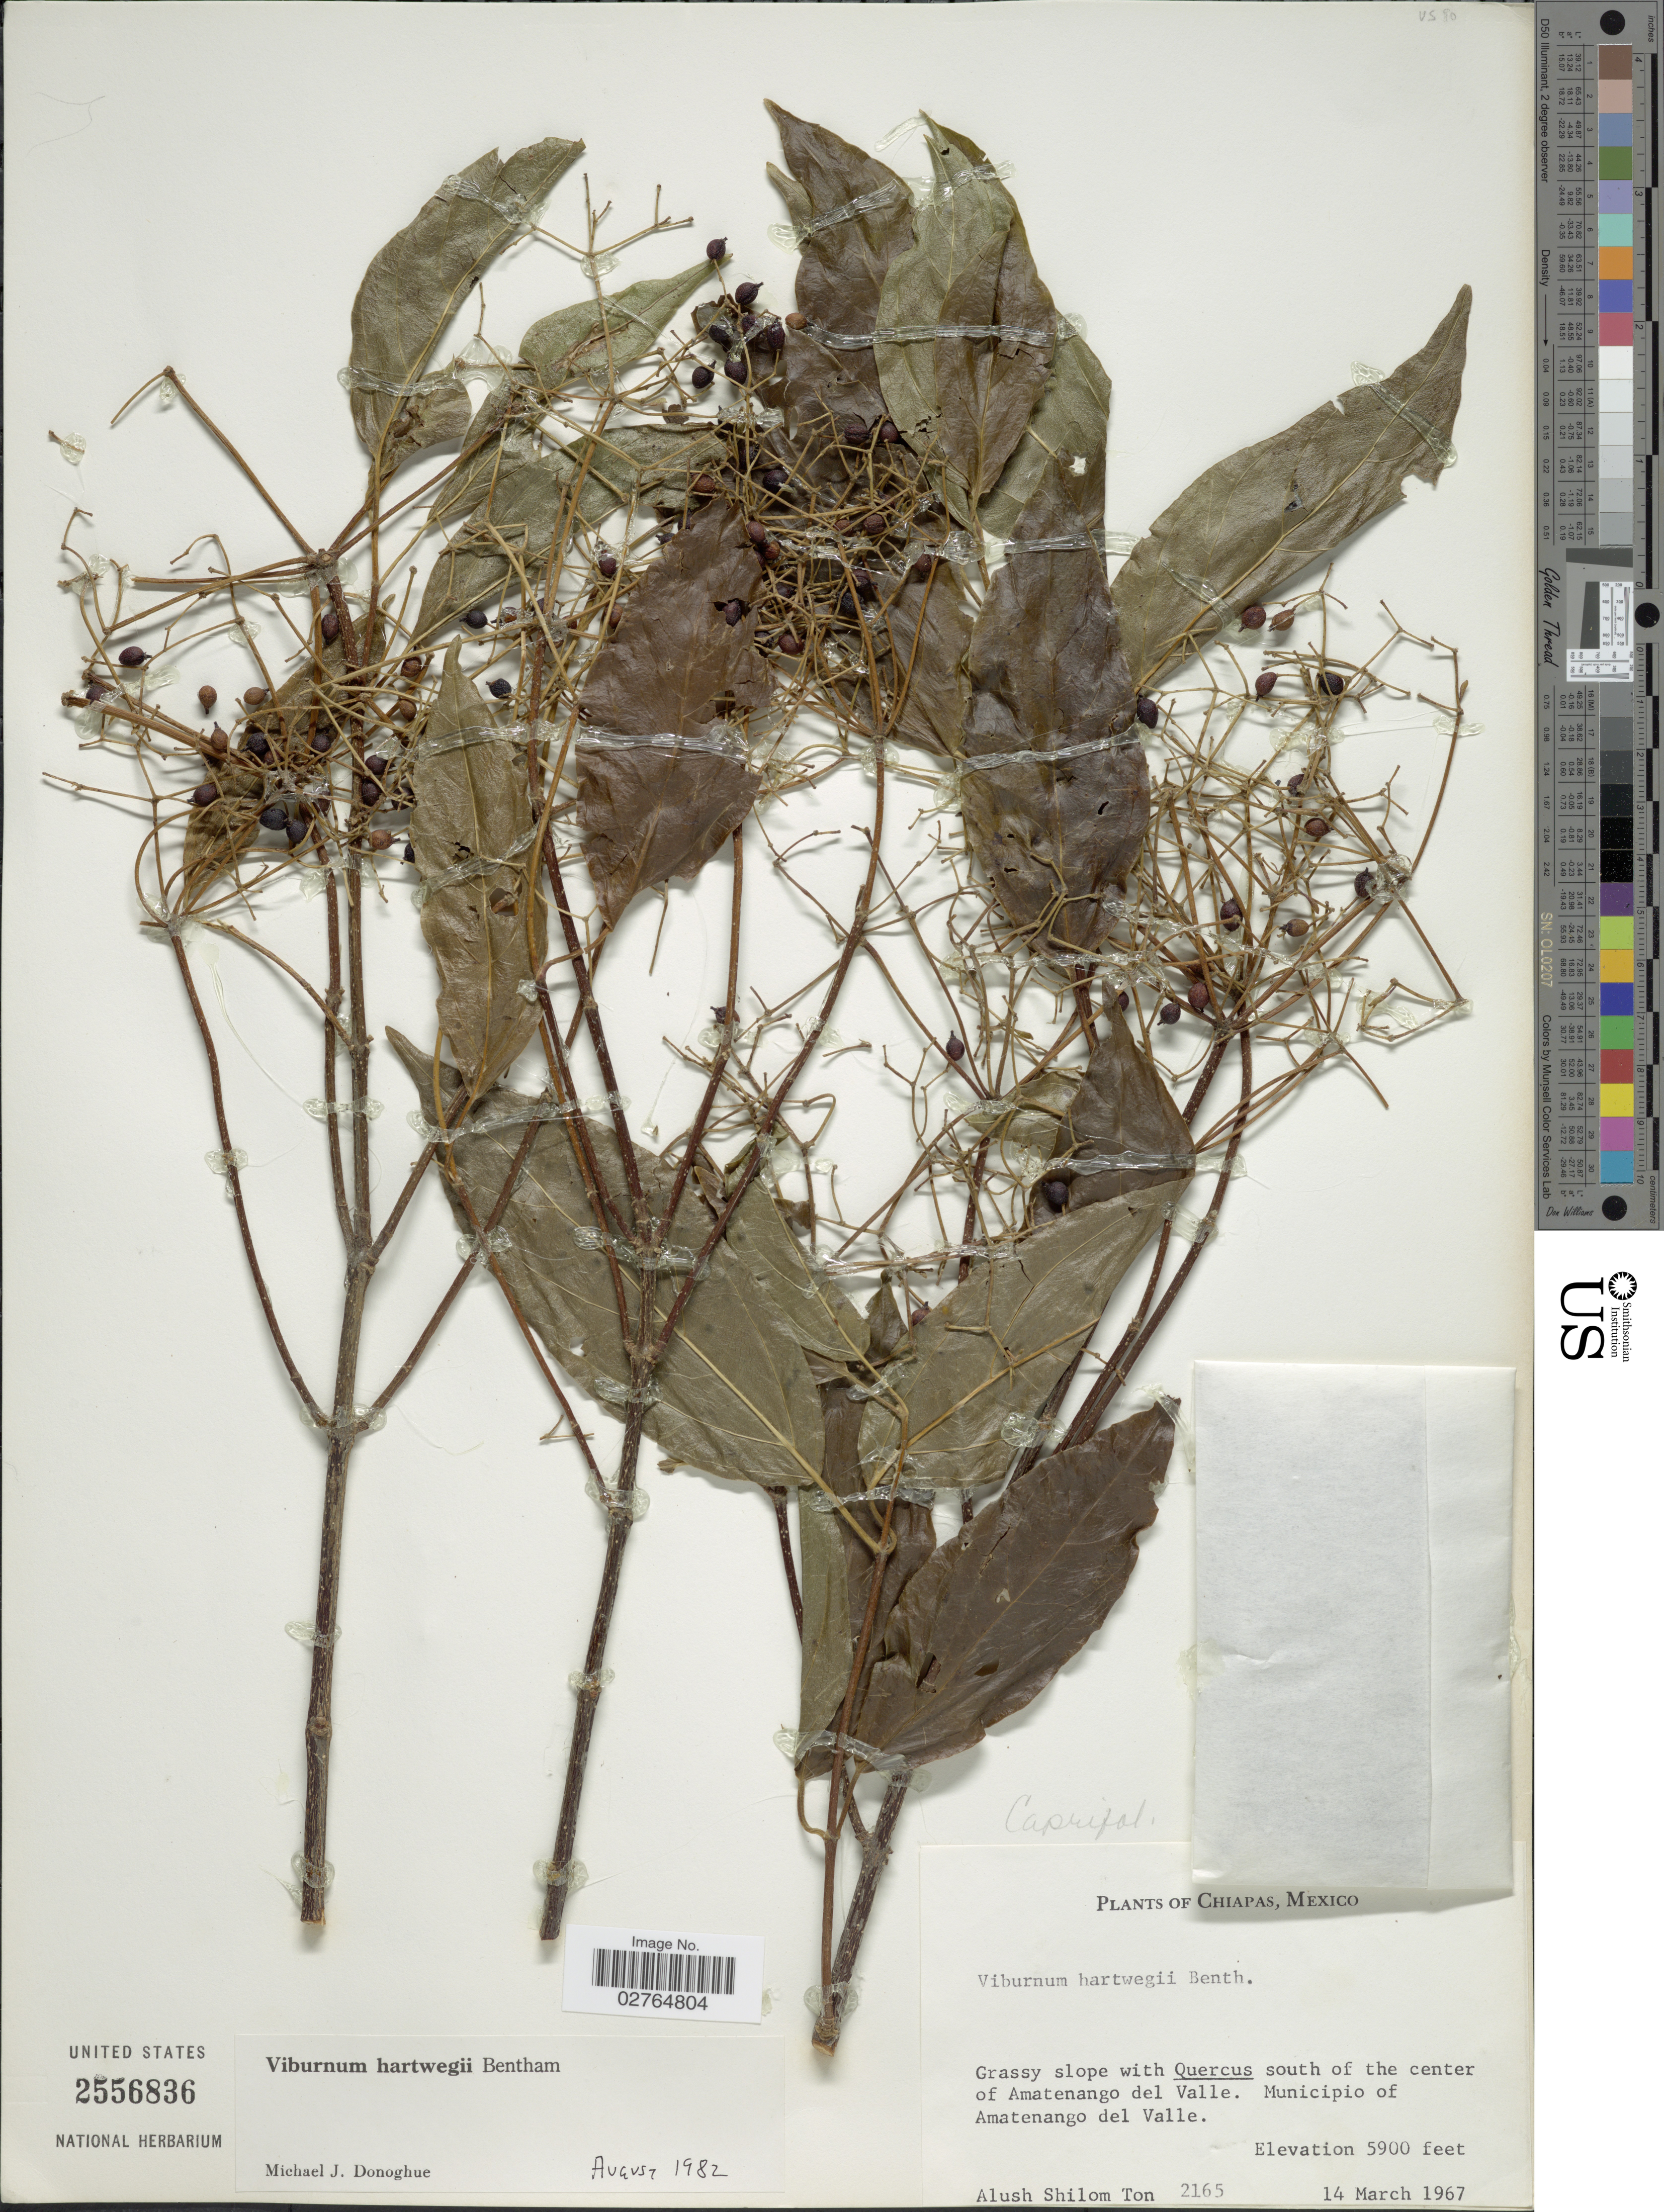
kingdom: Plantae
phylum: Tracheophyta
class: Magnoliopsida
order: Dipsacales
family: Viburnaceae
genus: Viburnum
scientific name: Viburnum hartwegii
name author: Benth.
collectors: A. S. Ton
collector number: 2165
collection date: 1967-03-14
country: Mexico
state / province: Chiapas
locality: South of the center of Amatenango del Valle. Municipio of Amatenango del Valle.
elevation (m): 1798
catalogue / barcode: US 2556836